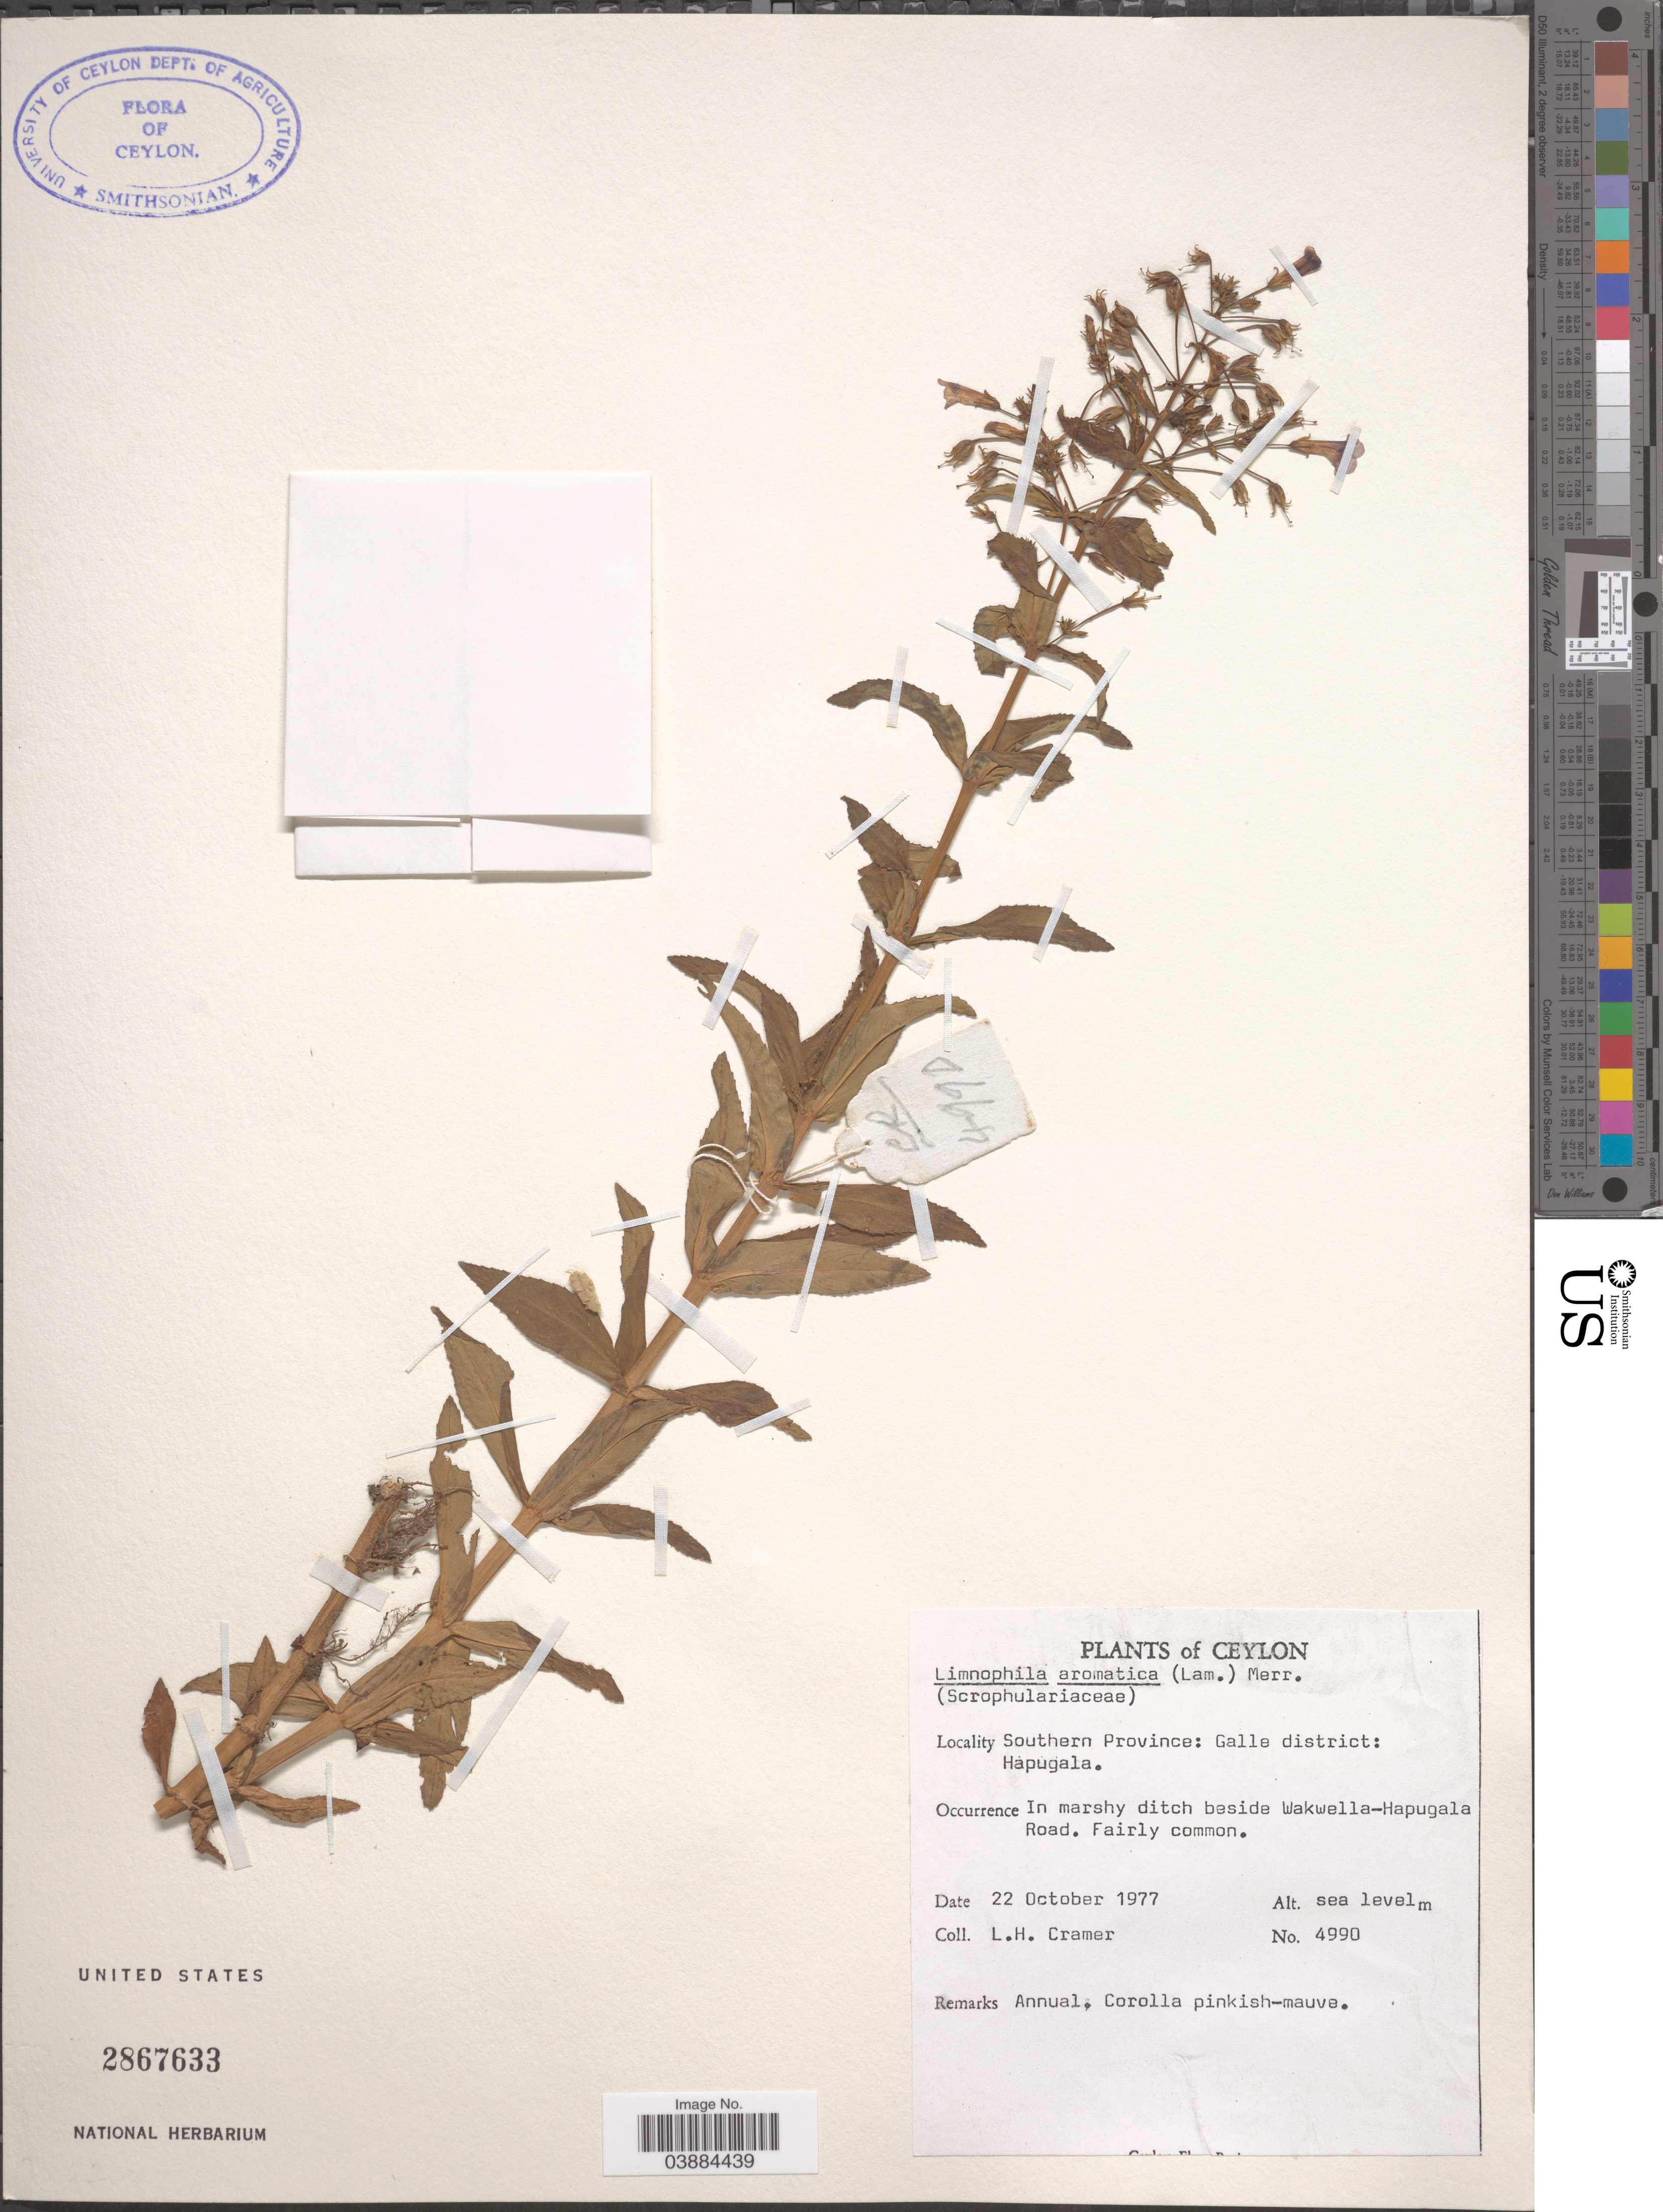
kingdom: Plantae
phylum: Tracheophyta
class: Magnoliopsida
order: Lamiales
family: Plantaginaceae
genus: Limnophila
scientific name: Limnophila aromatica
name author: (Lam.) Merr.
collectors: L. H. Cramer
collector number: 4990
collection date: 1977-10-22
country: Sri Lanka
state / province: Southern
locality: Ceylon. Galle district: Hapugala. In marshy ditch beside Wakwella-Hapugala Road.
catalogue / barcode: US 2867633